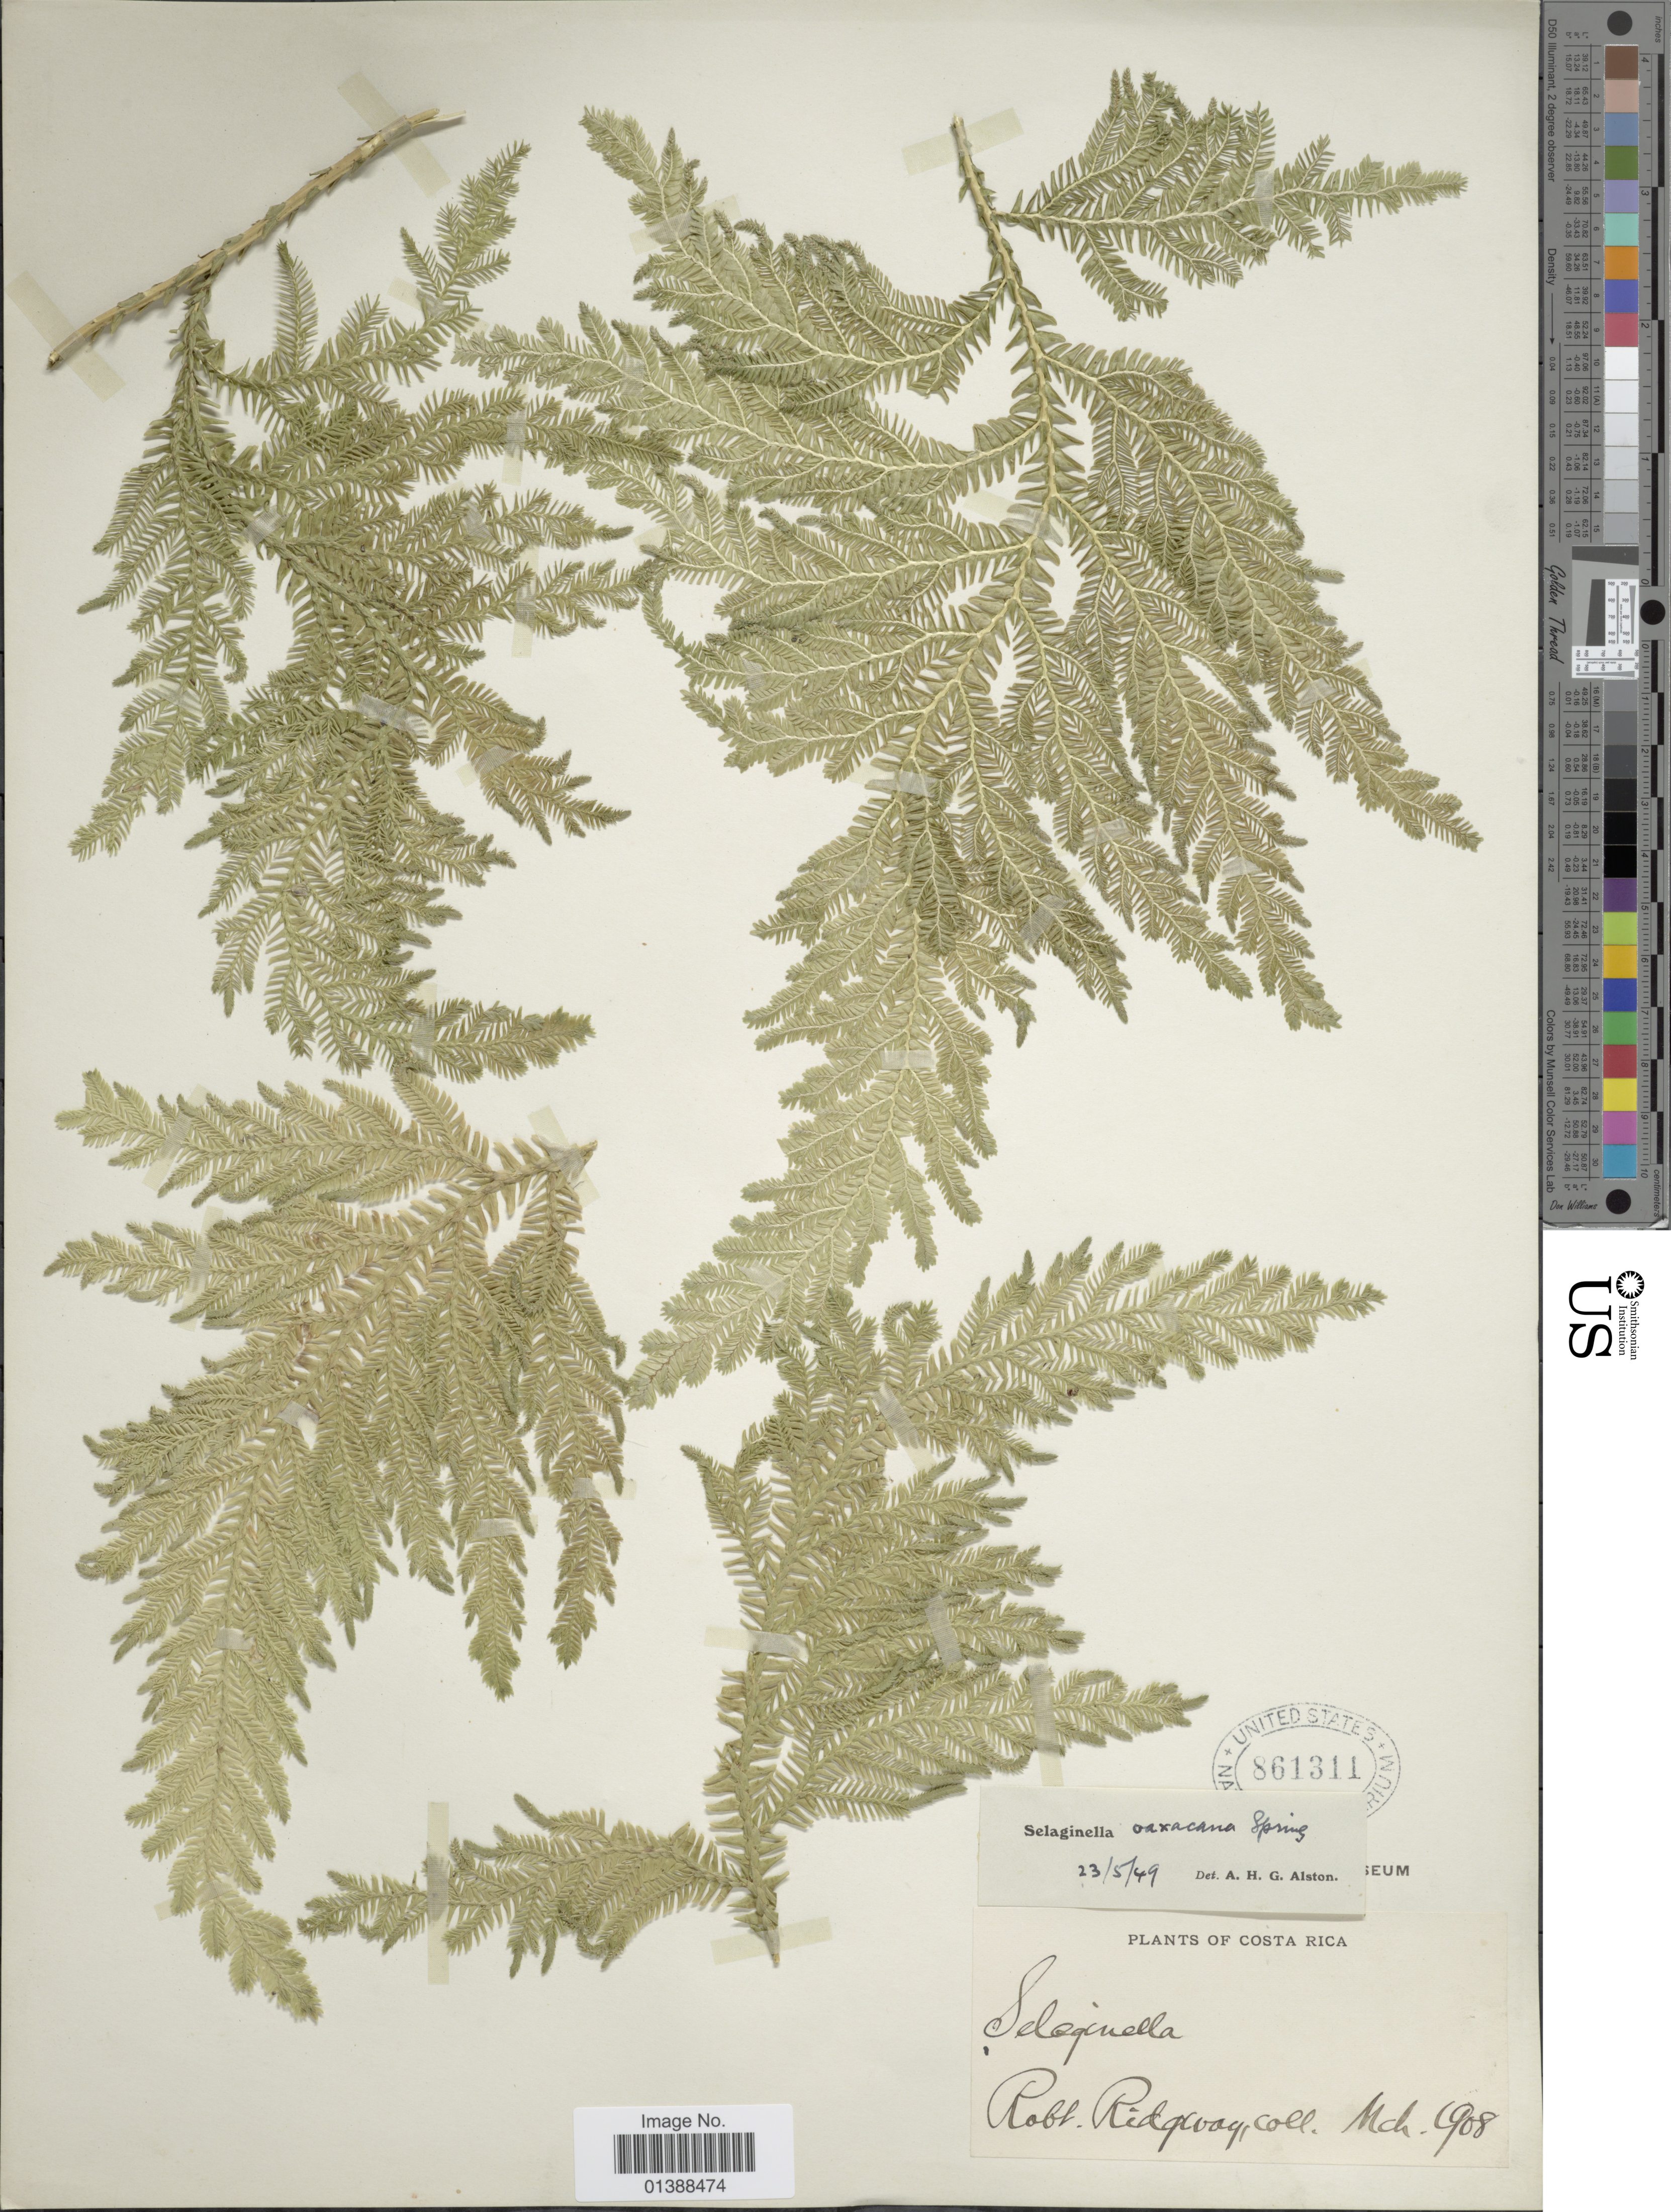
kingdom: Plantae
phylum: Tracheophyta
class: Lycopodiopsida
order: Selaginellales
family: Selaginellaceae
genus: Selaginella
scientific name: Selaginella oaxacana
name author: Spring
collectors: R. Ridgway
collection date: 1908-03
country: Costa Rica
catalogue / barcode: US 861311